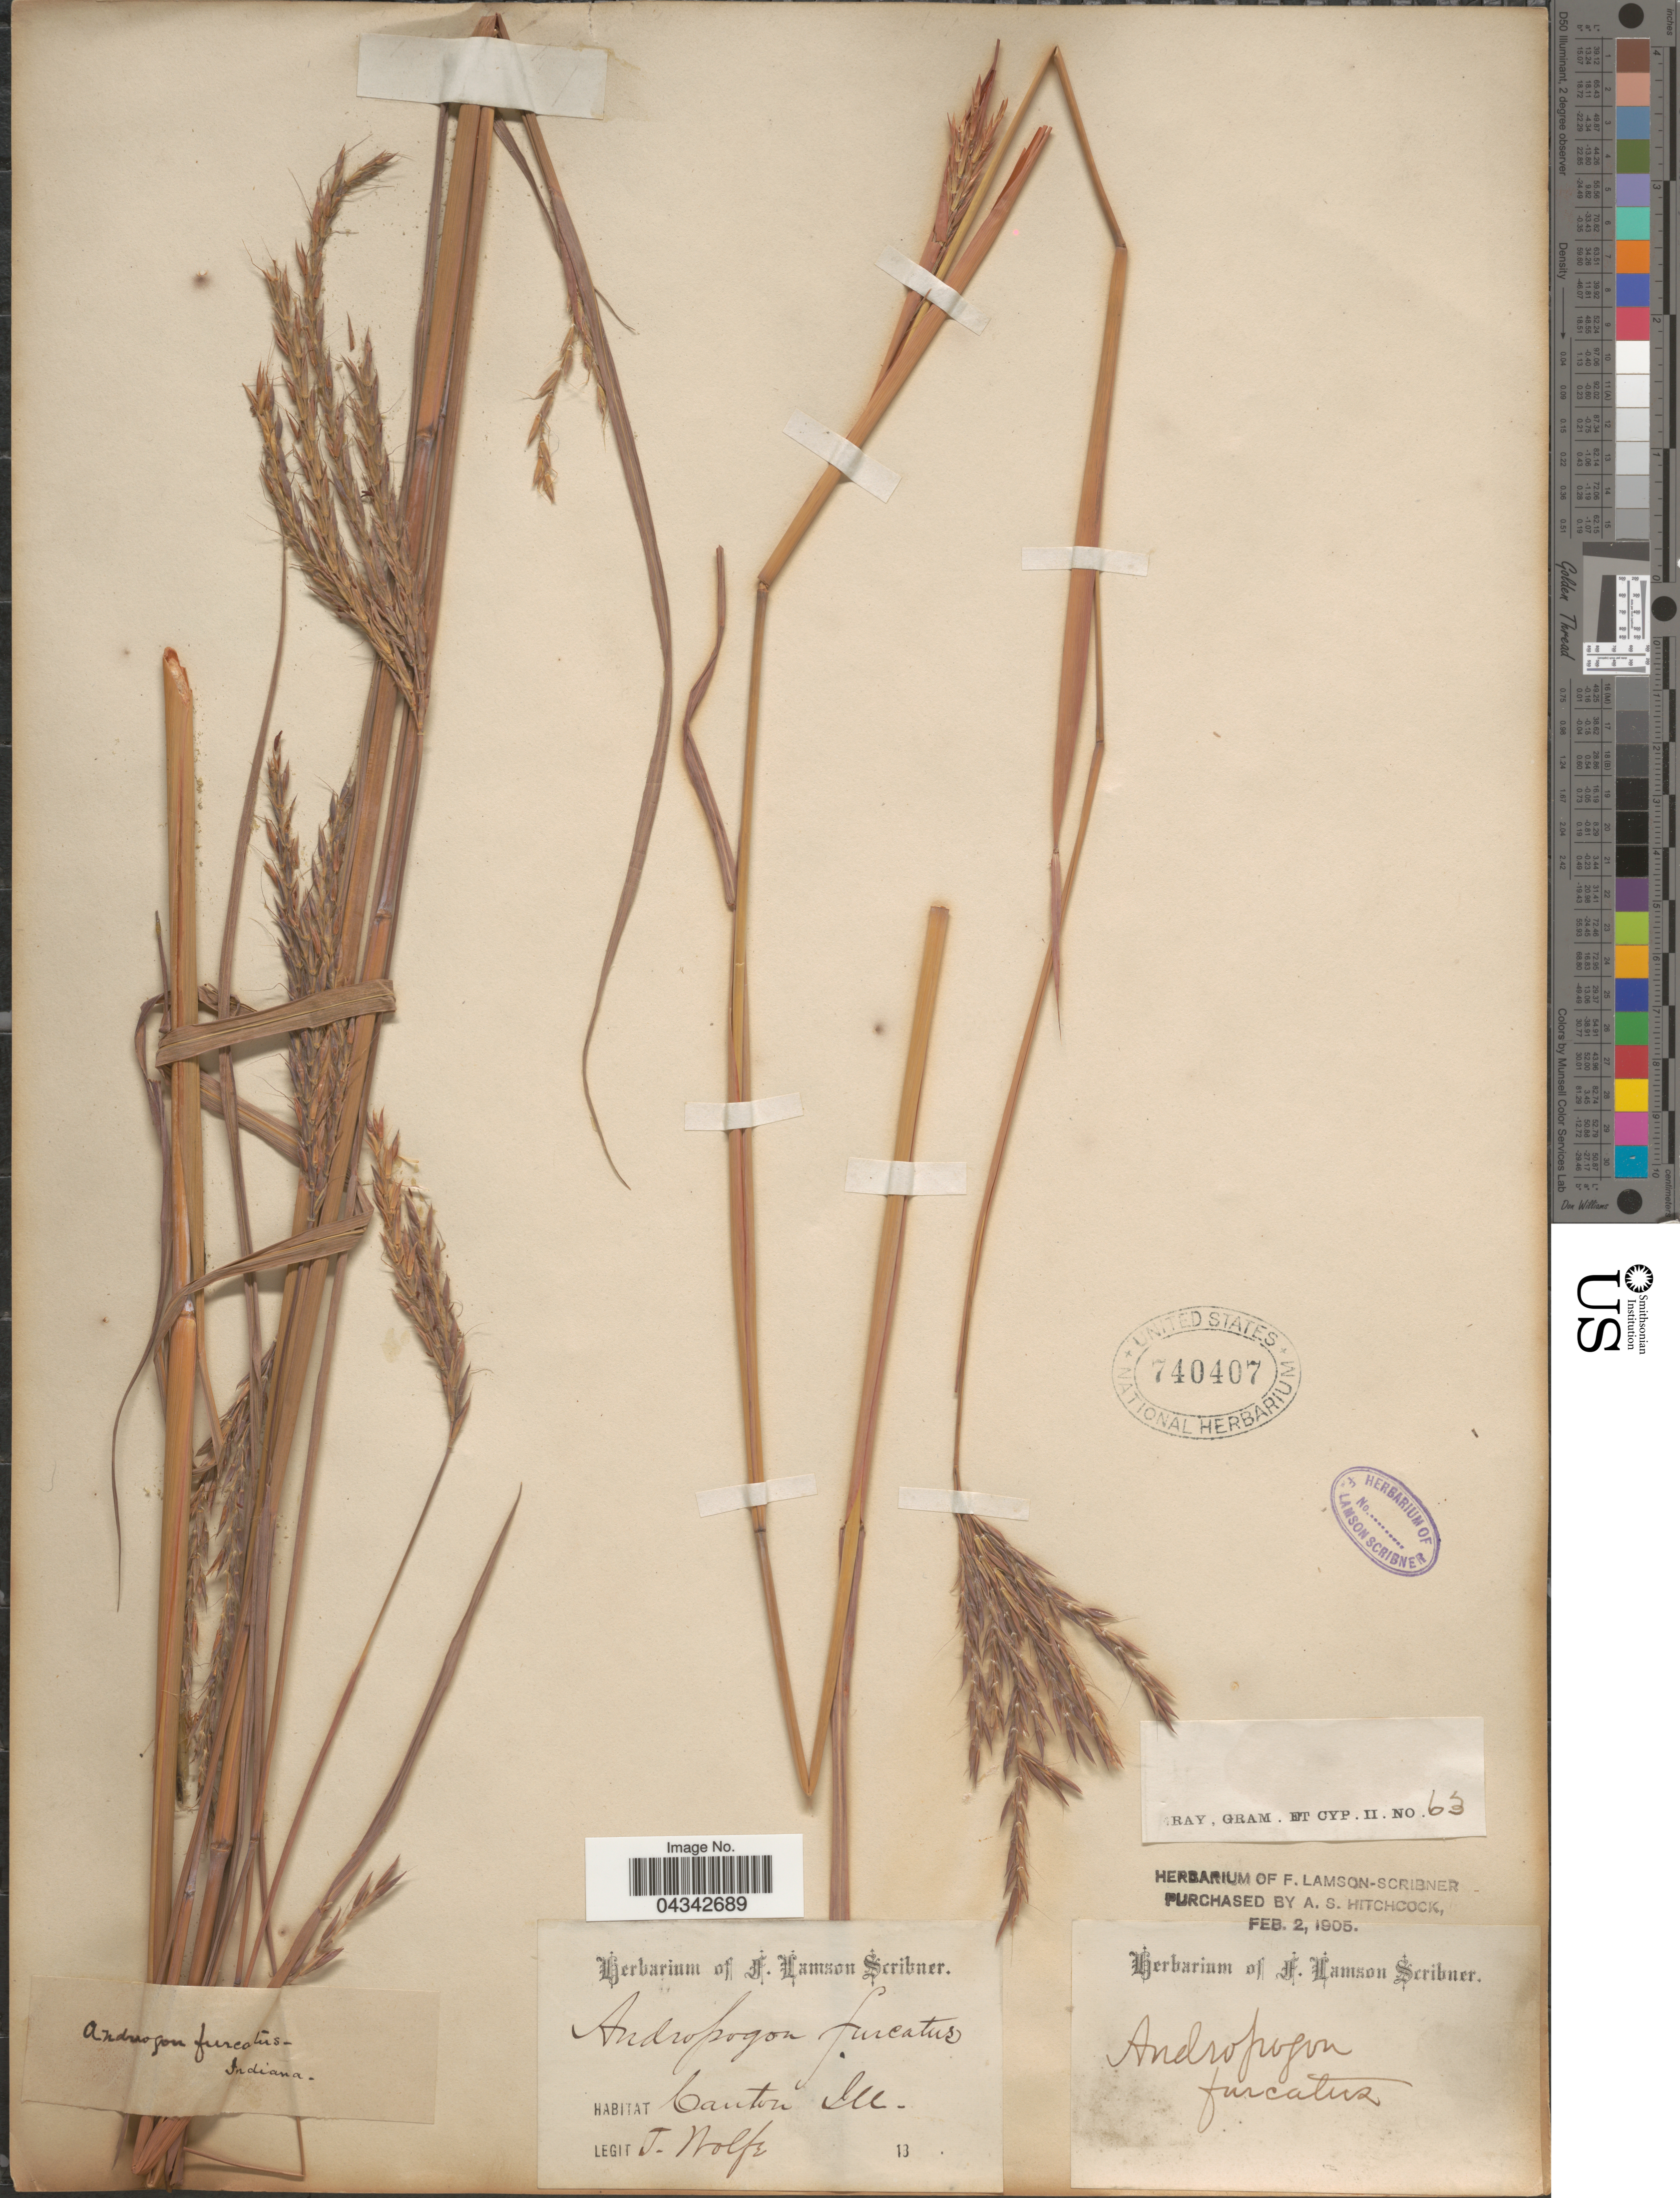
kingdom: Plantae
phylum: Tracheophyta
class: Liliopsida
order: Poales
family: Poaceae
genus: Andropogon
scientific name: Andropogon gerardii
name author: Vitman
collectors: J. Wolfe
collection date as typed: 18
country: United States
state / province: Illinois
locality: Canton.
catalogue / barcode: US 740407